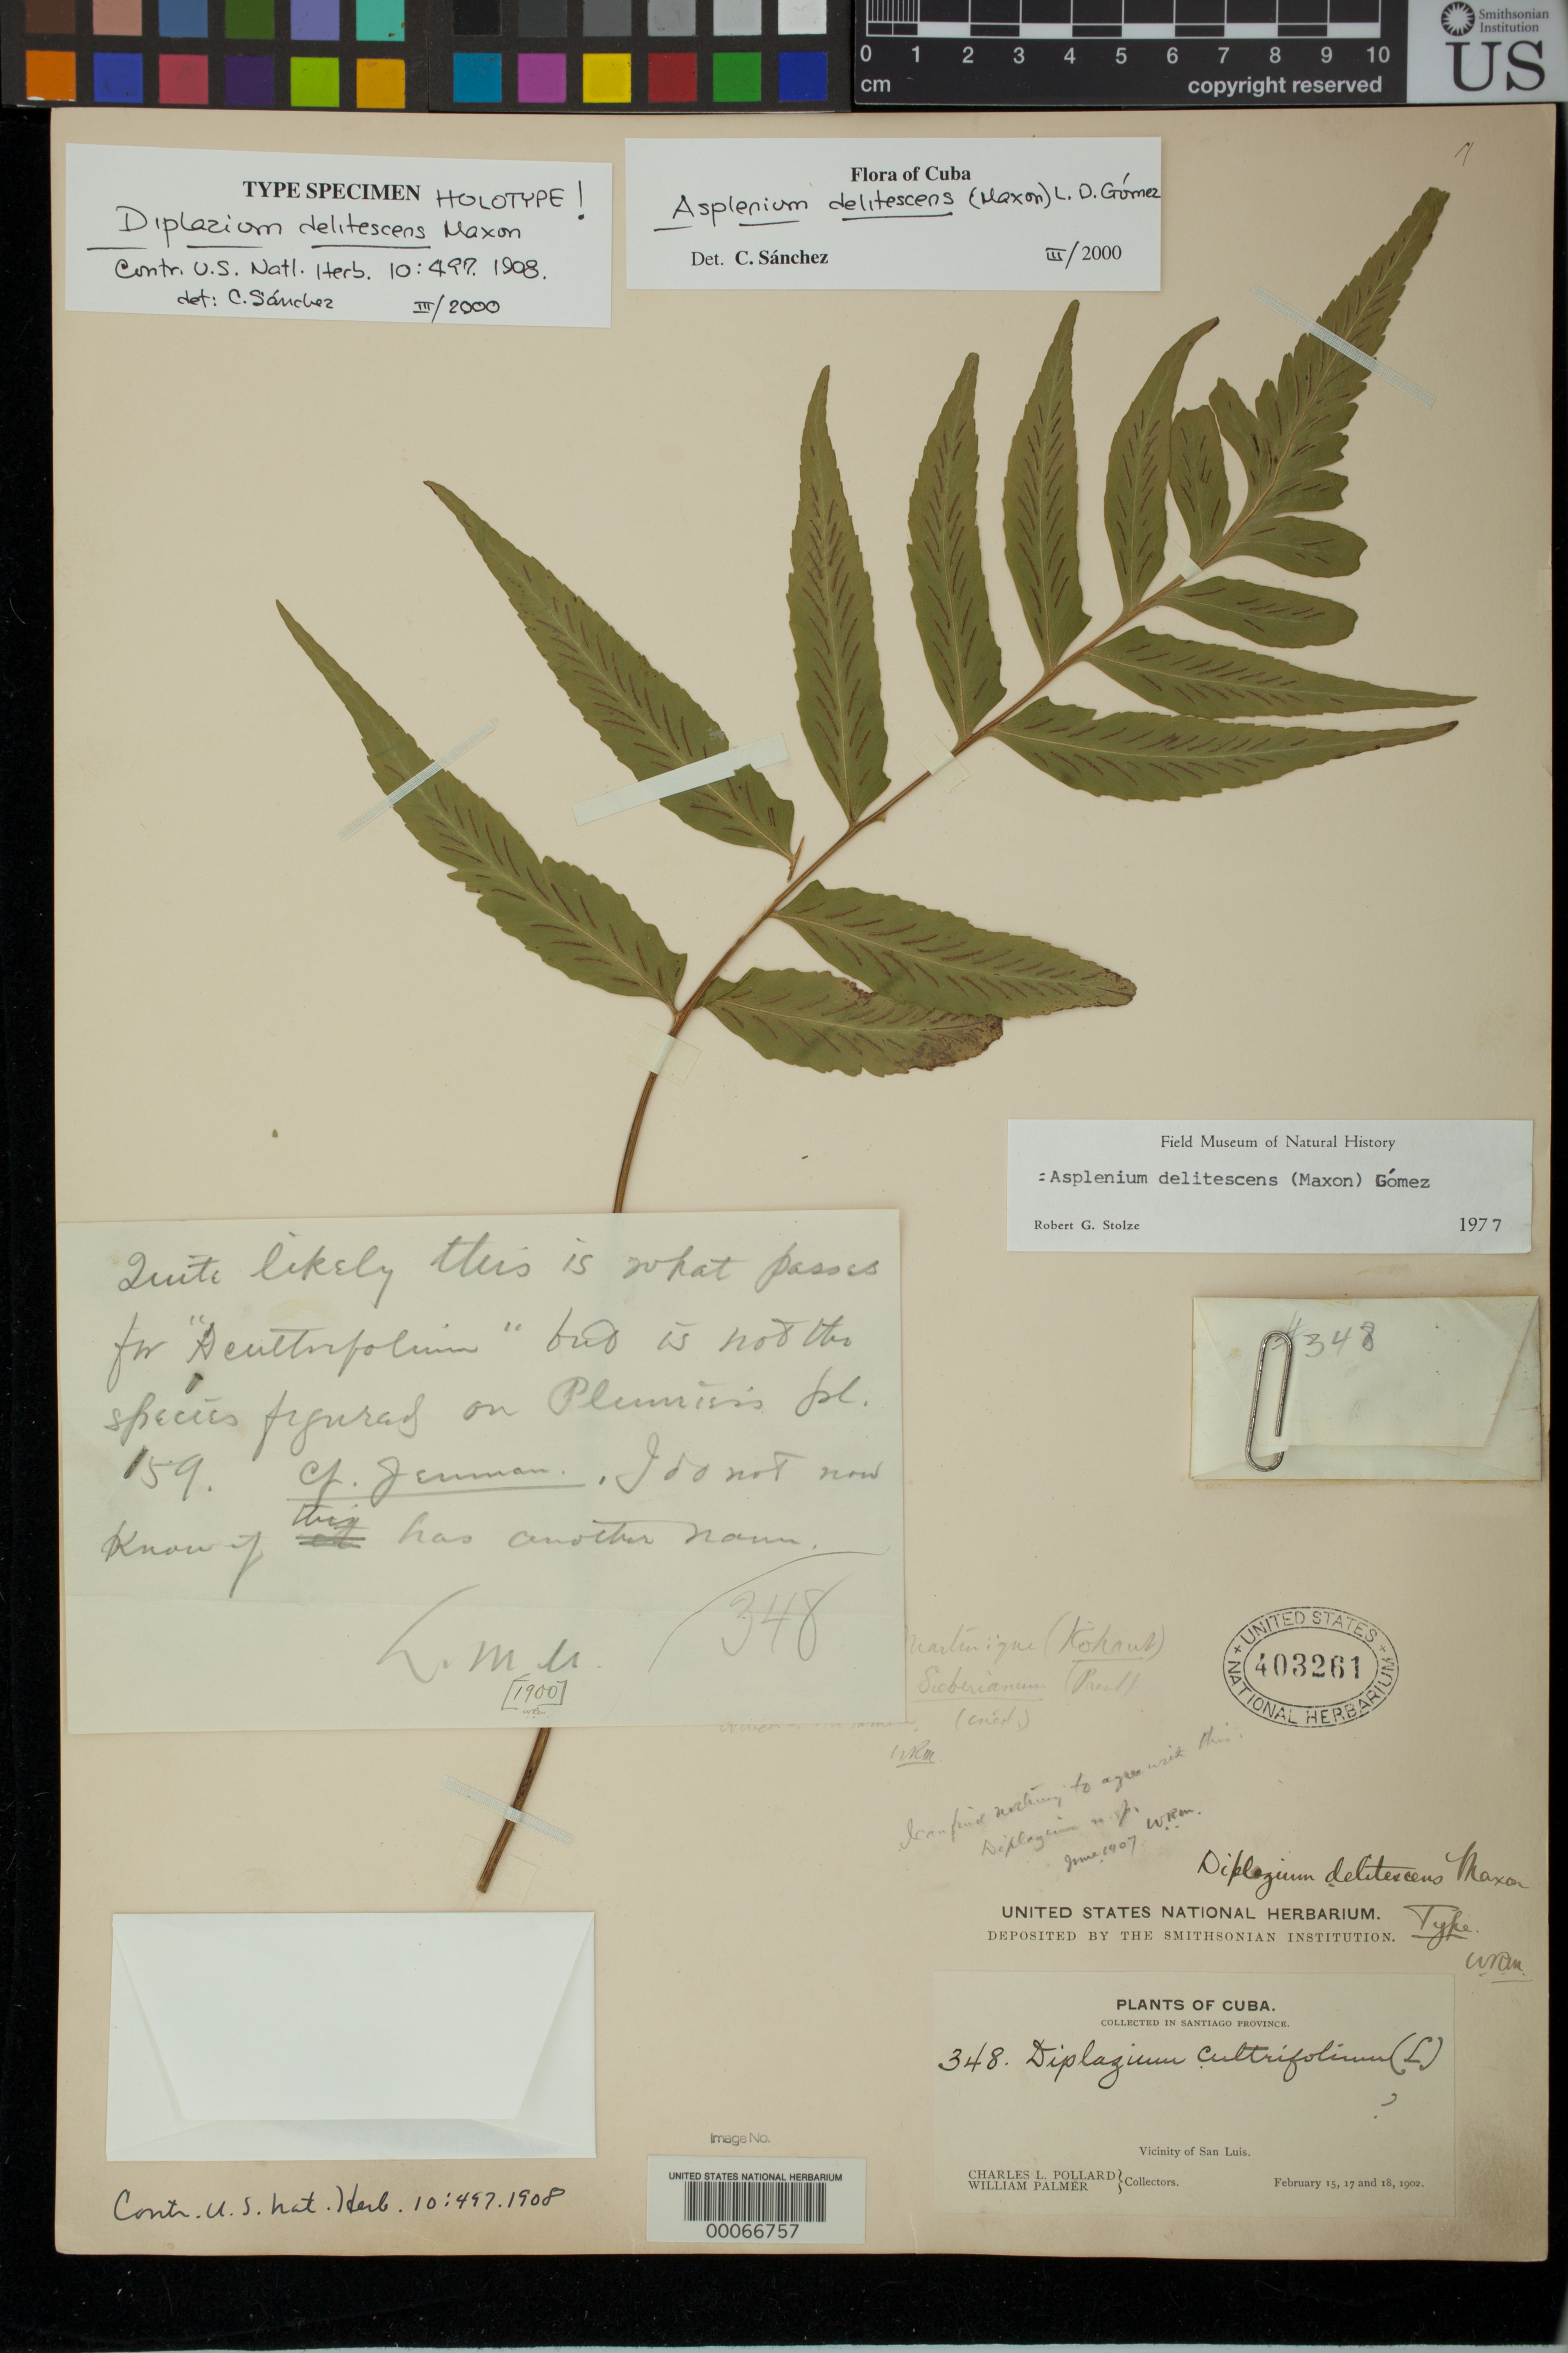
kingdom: Plantae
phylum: Tracheophyta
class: Polypodiopsida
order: Polypodiales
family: Athyriaceae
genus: Diplazium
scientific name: Diplazium delitescens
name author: Maxon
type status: Holotype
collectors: C. L. Pollard & W. Palmer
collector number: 348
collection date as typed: February 15, 17, and 18, 1902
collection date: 1902-02-15/1902-02-18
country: Cuba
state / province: Santiago de Cuba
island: Greater Antilles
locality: Santiago Province, vicinity of San Luis.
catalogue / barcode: US 403261